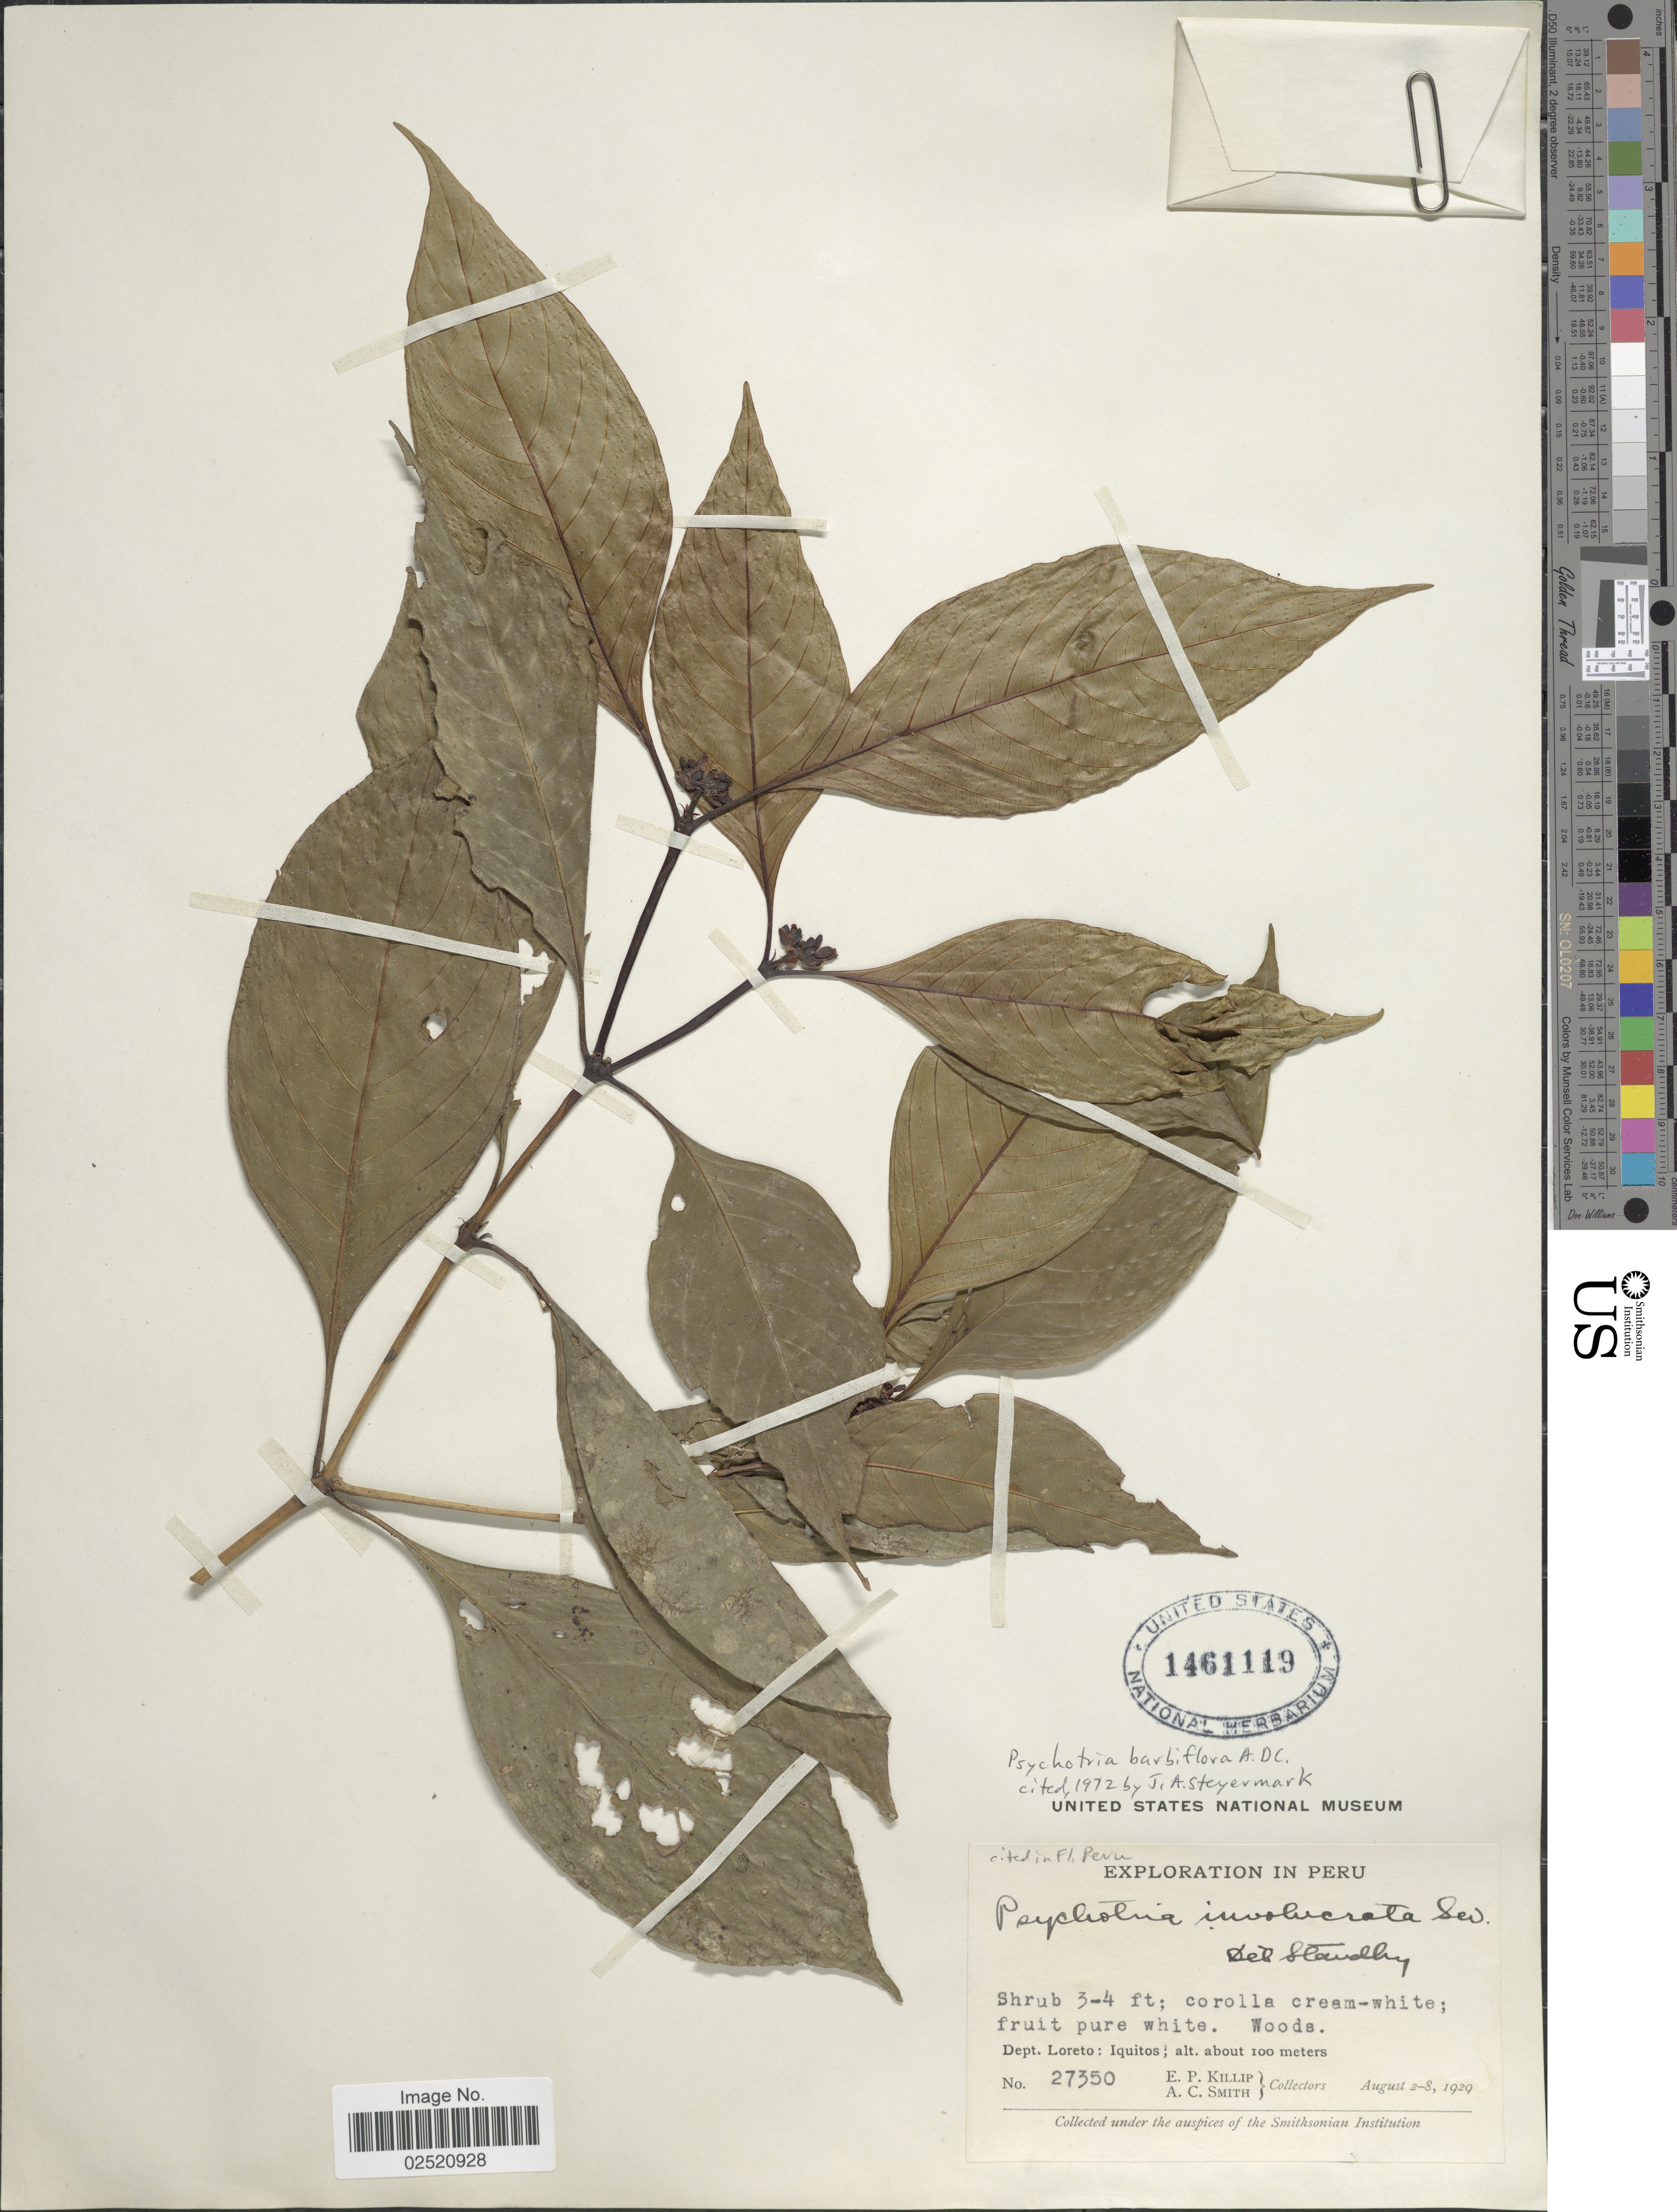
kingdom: Plantae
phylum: Tracheophyta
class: Magnoliopsida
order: Gentianales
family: Rubiaceae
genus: Psychotria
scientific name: Psychotria barbiflora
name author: DC.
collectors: E. P. Killip & A. C. Smith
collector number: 27350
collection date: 1929-08-02/1929-08-08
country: Peru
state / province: Loreto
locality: Iquitos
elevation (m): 100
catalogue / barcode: US 1461119